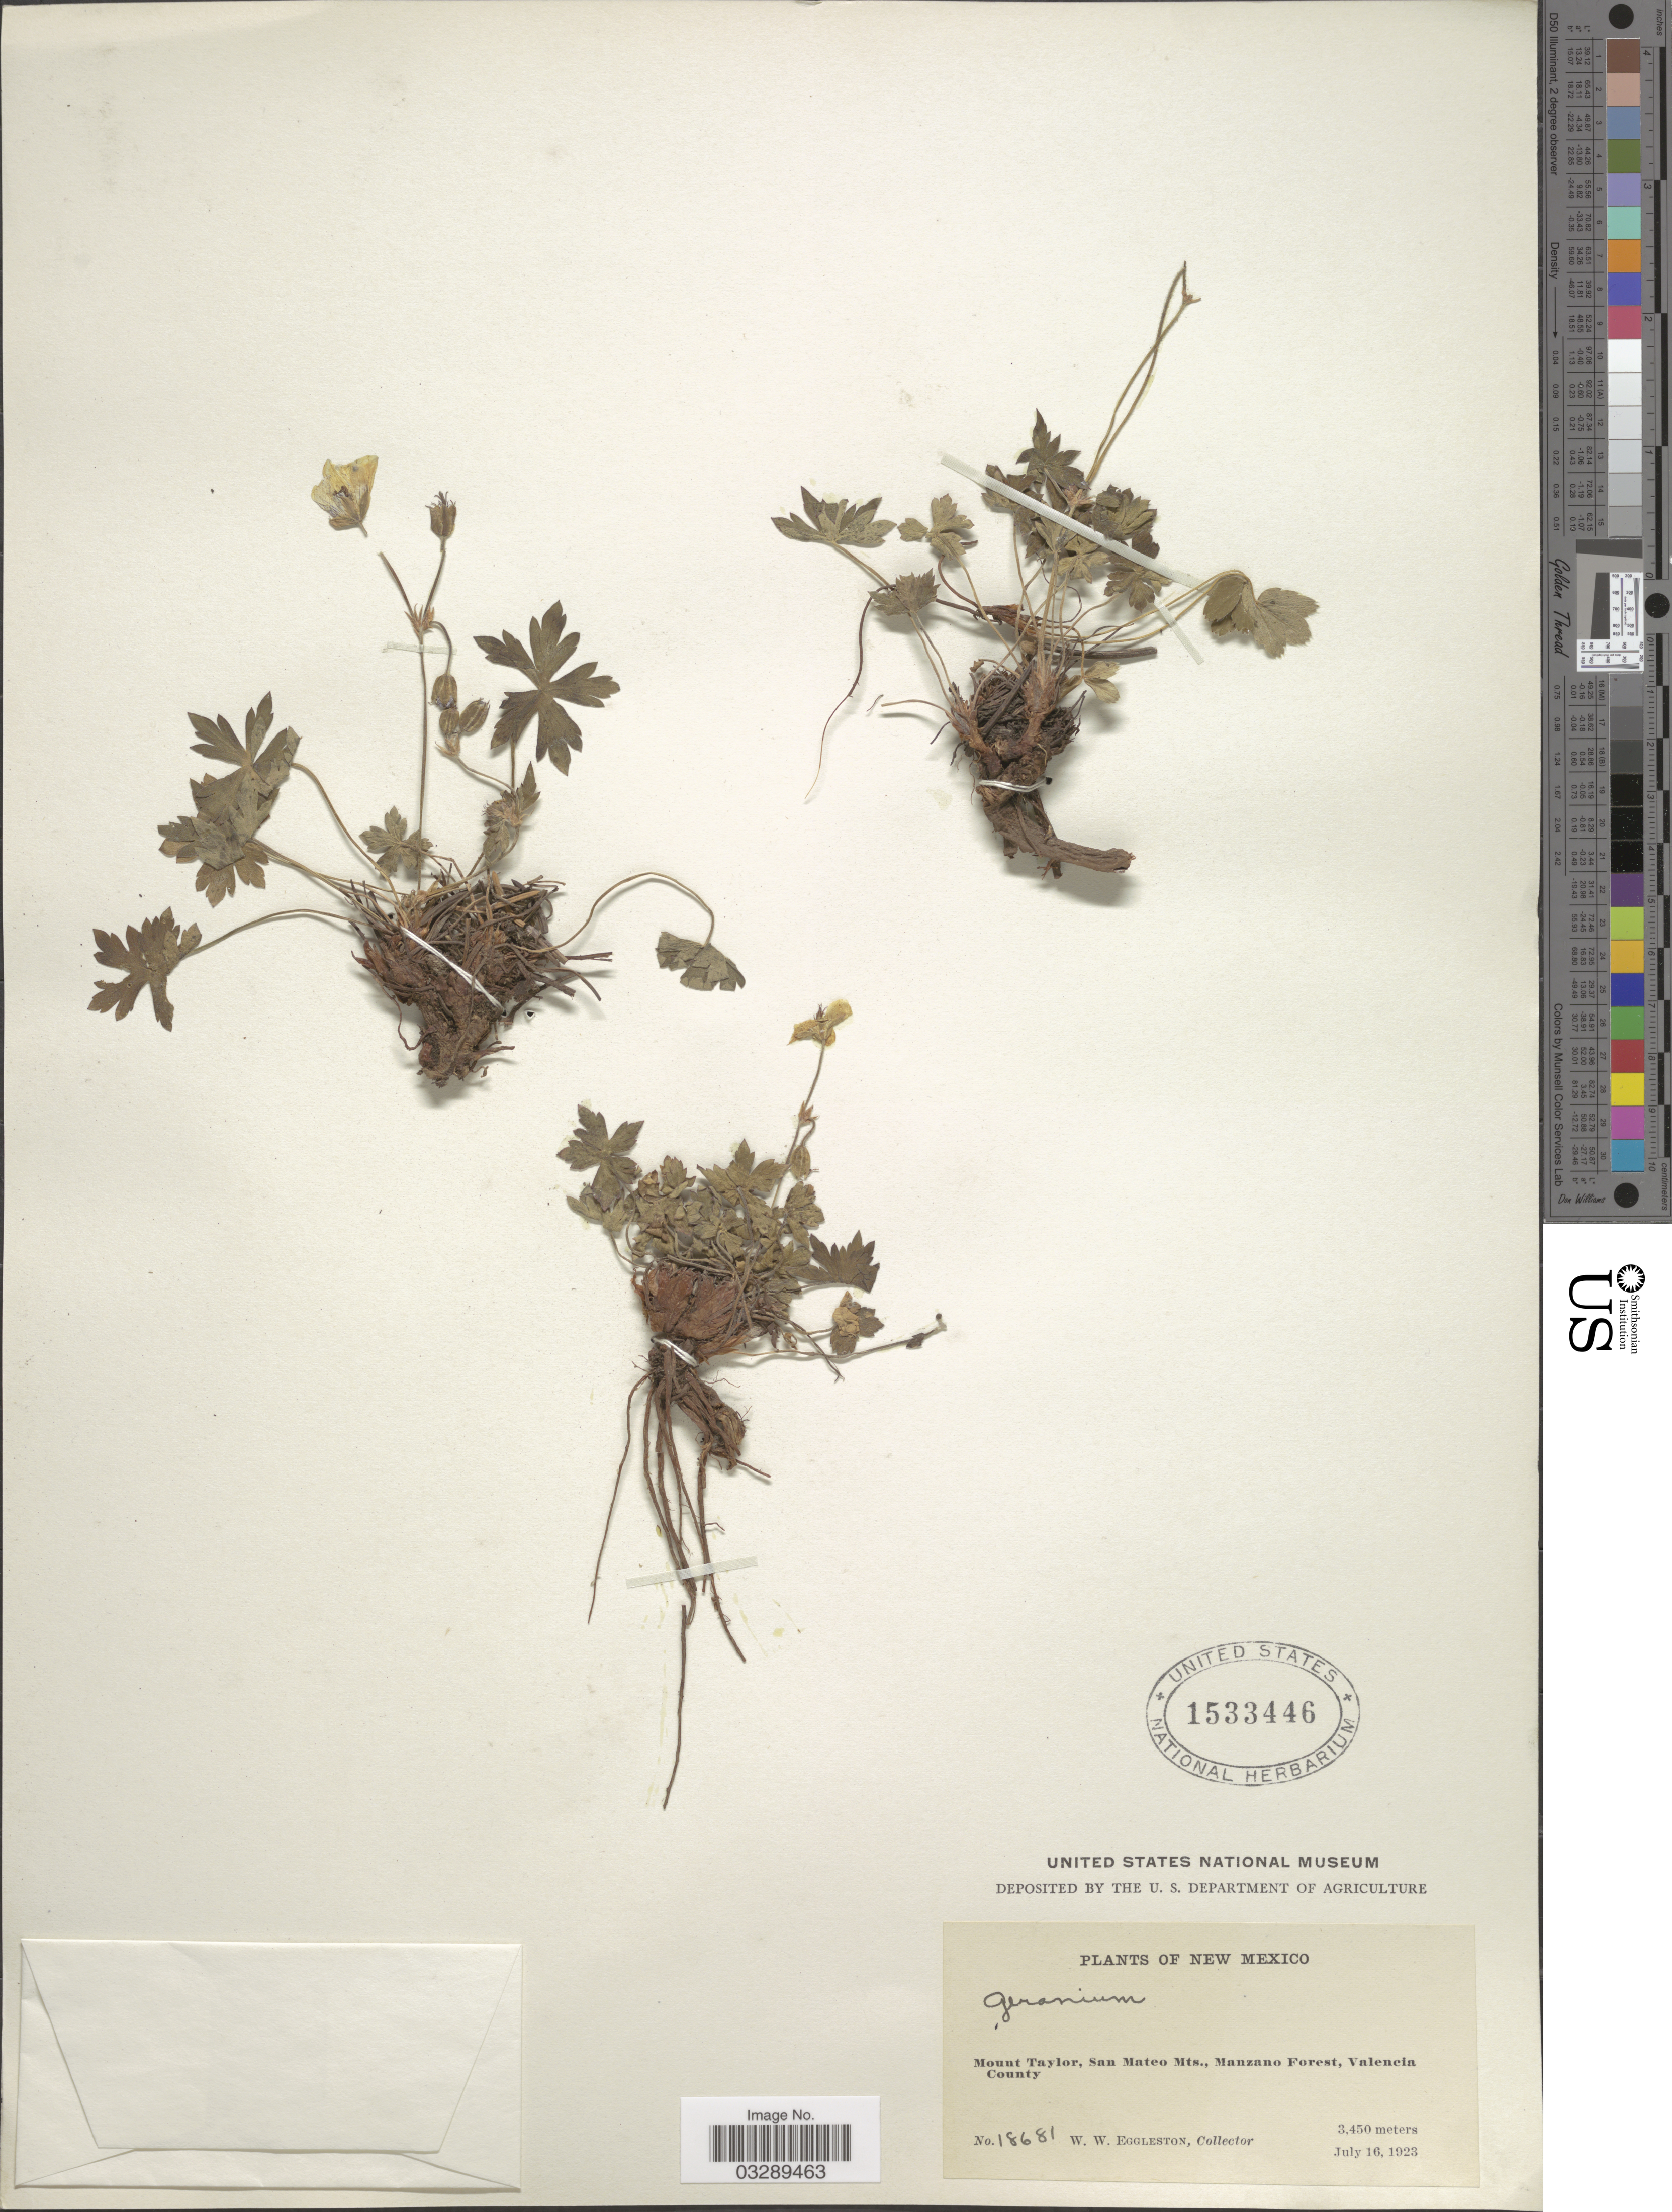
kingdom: Plantae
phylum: Tracheophyta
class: Magnoliopsida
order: Geraniales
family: Geraniaceae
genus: Geranium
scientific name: Geranium sp.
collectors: W. W. Eggleston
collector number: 18681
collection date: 1923-07-16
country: United States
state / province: New Mexico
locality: Mount Taylor, San Mateo Mts., Manzano Forest, Valencia County.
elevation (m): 3450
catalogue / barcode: US 1533446